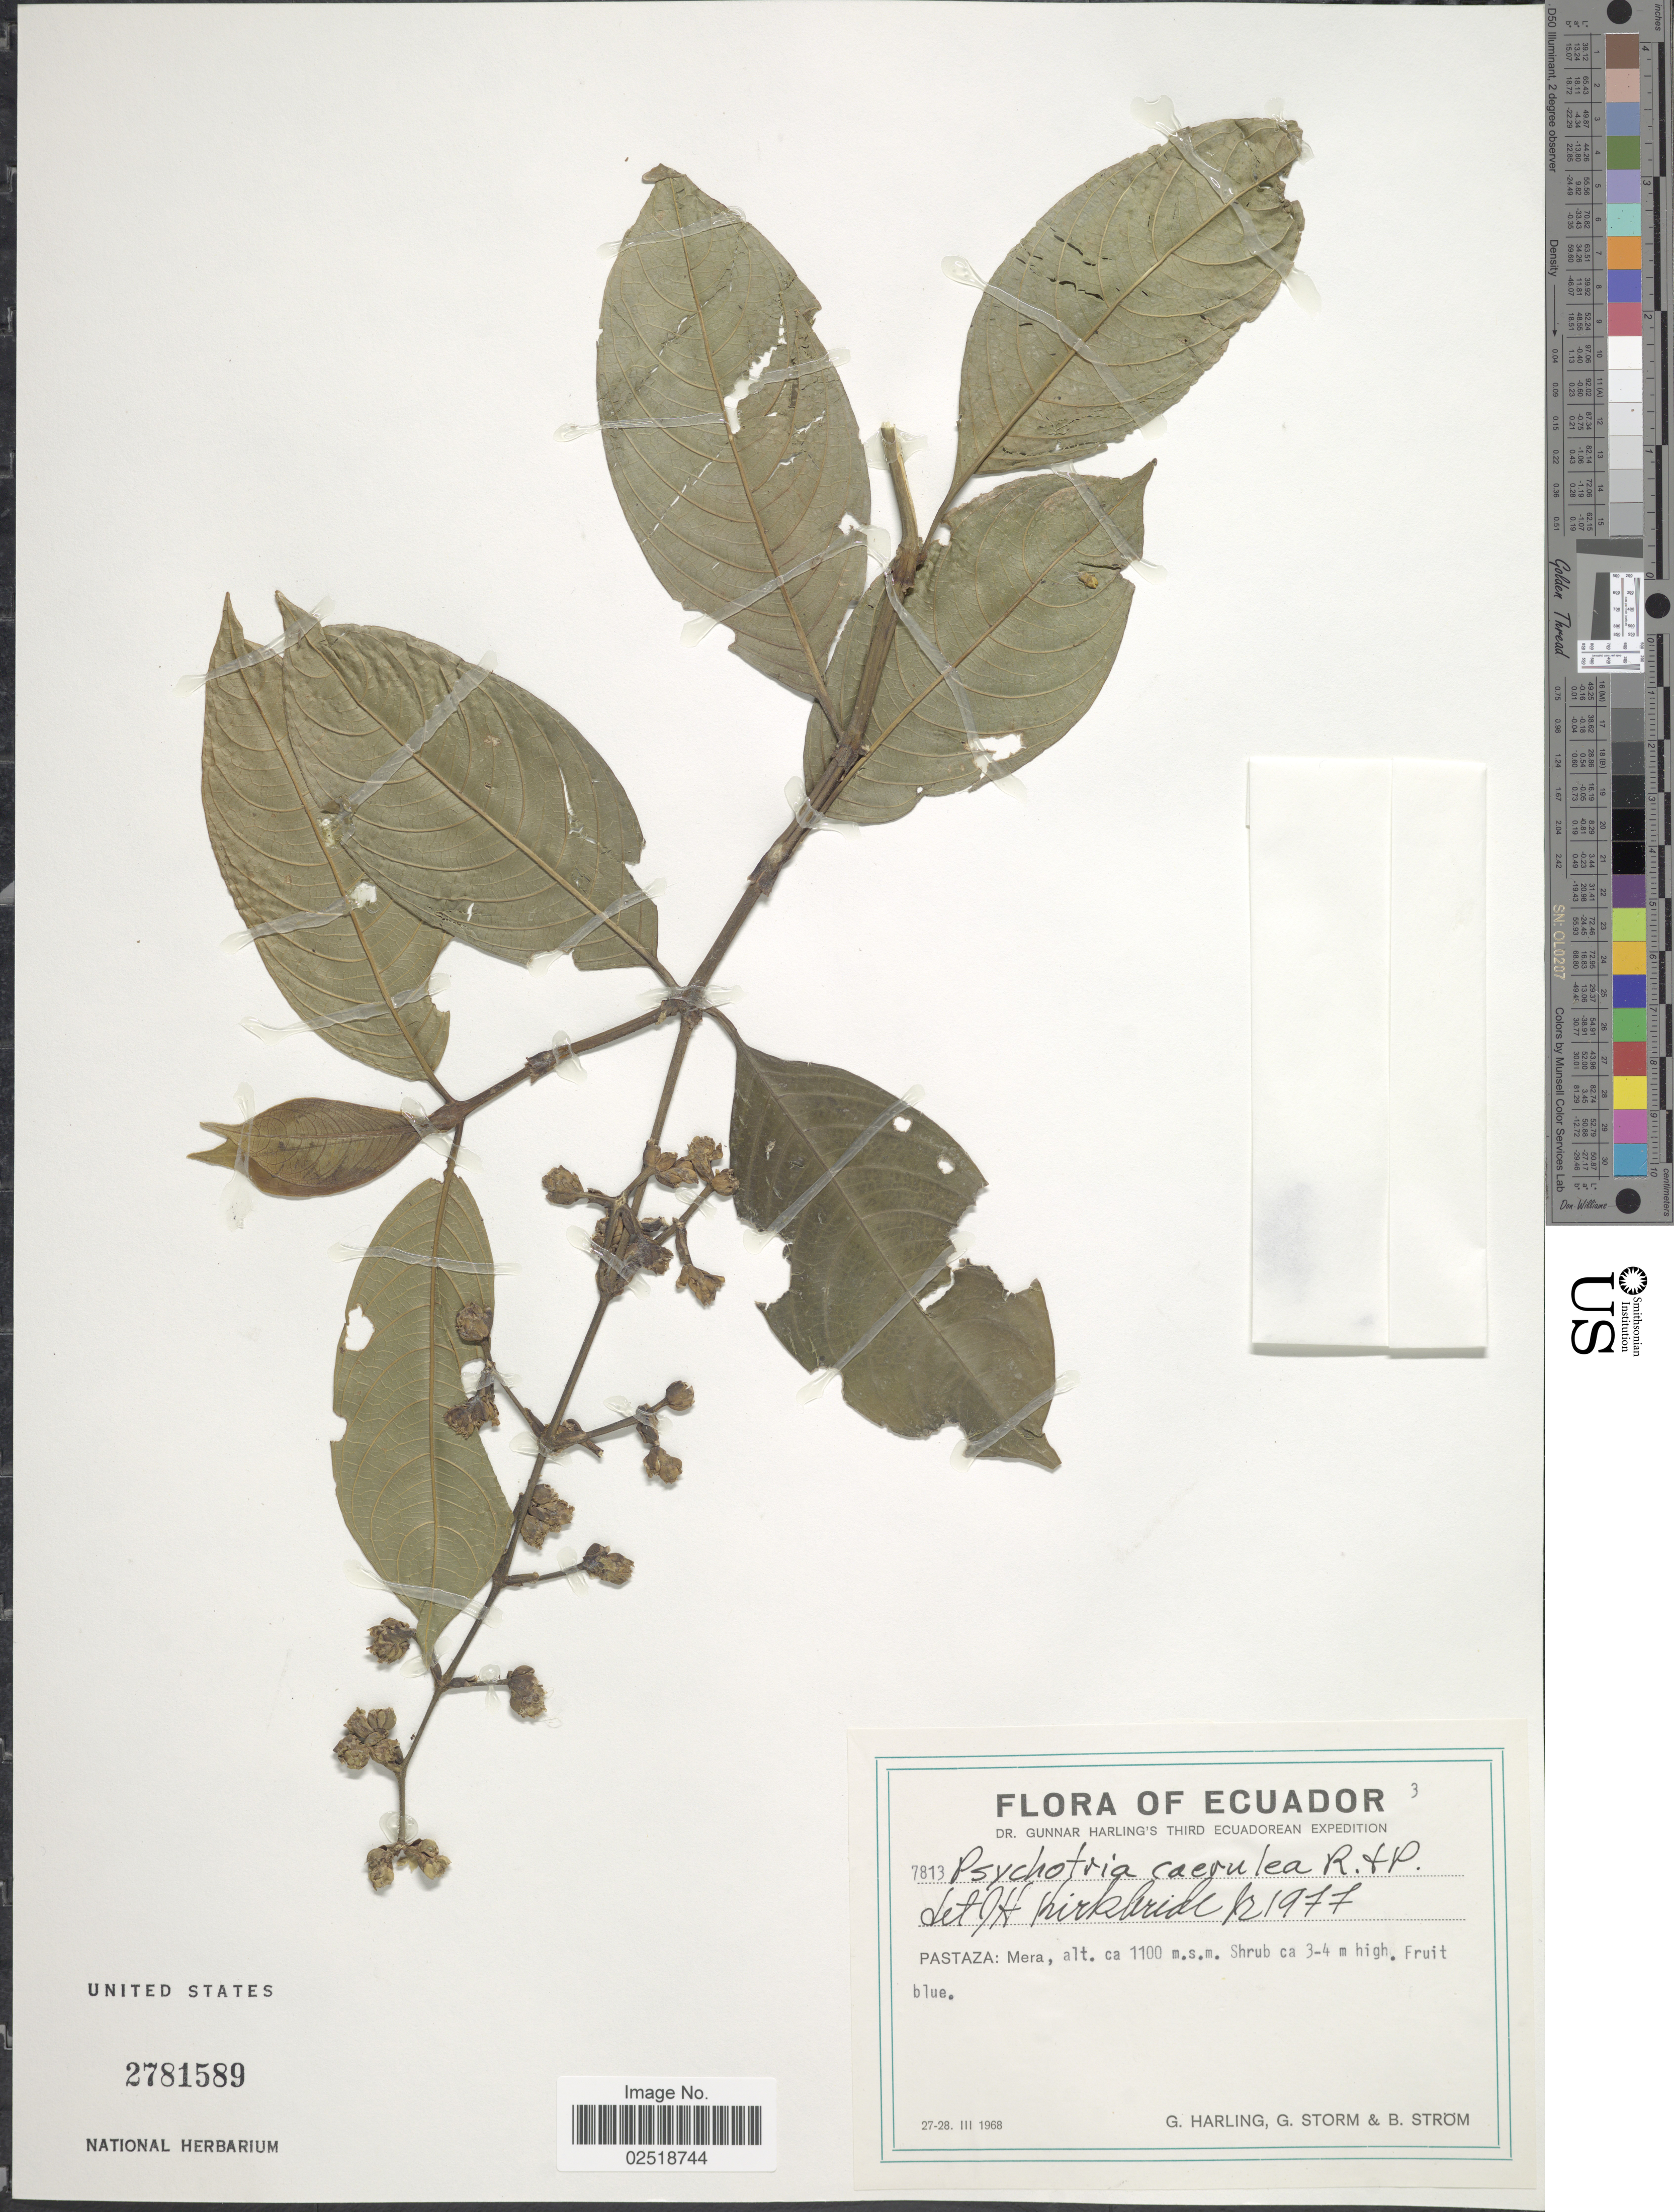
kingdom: Plantae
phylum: Tracheophyta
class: Magnoliopsida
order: Gentianales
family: Rubiaceae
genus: Psychotria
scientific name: Psychotria caerulea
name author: Ruiz & Pav.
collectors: G. Harling, G. Storm & B. Ström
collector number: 7813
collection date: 1968-03-27/1968-03-28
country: Ecuador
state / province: Pastaza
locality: Mera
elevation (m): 1100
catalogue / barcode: US 2781589